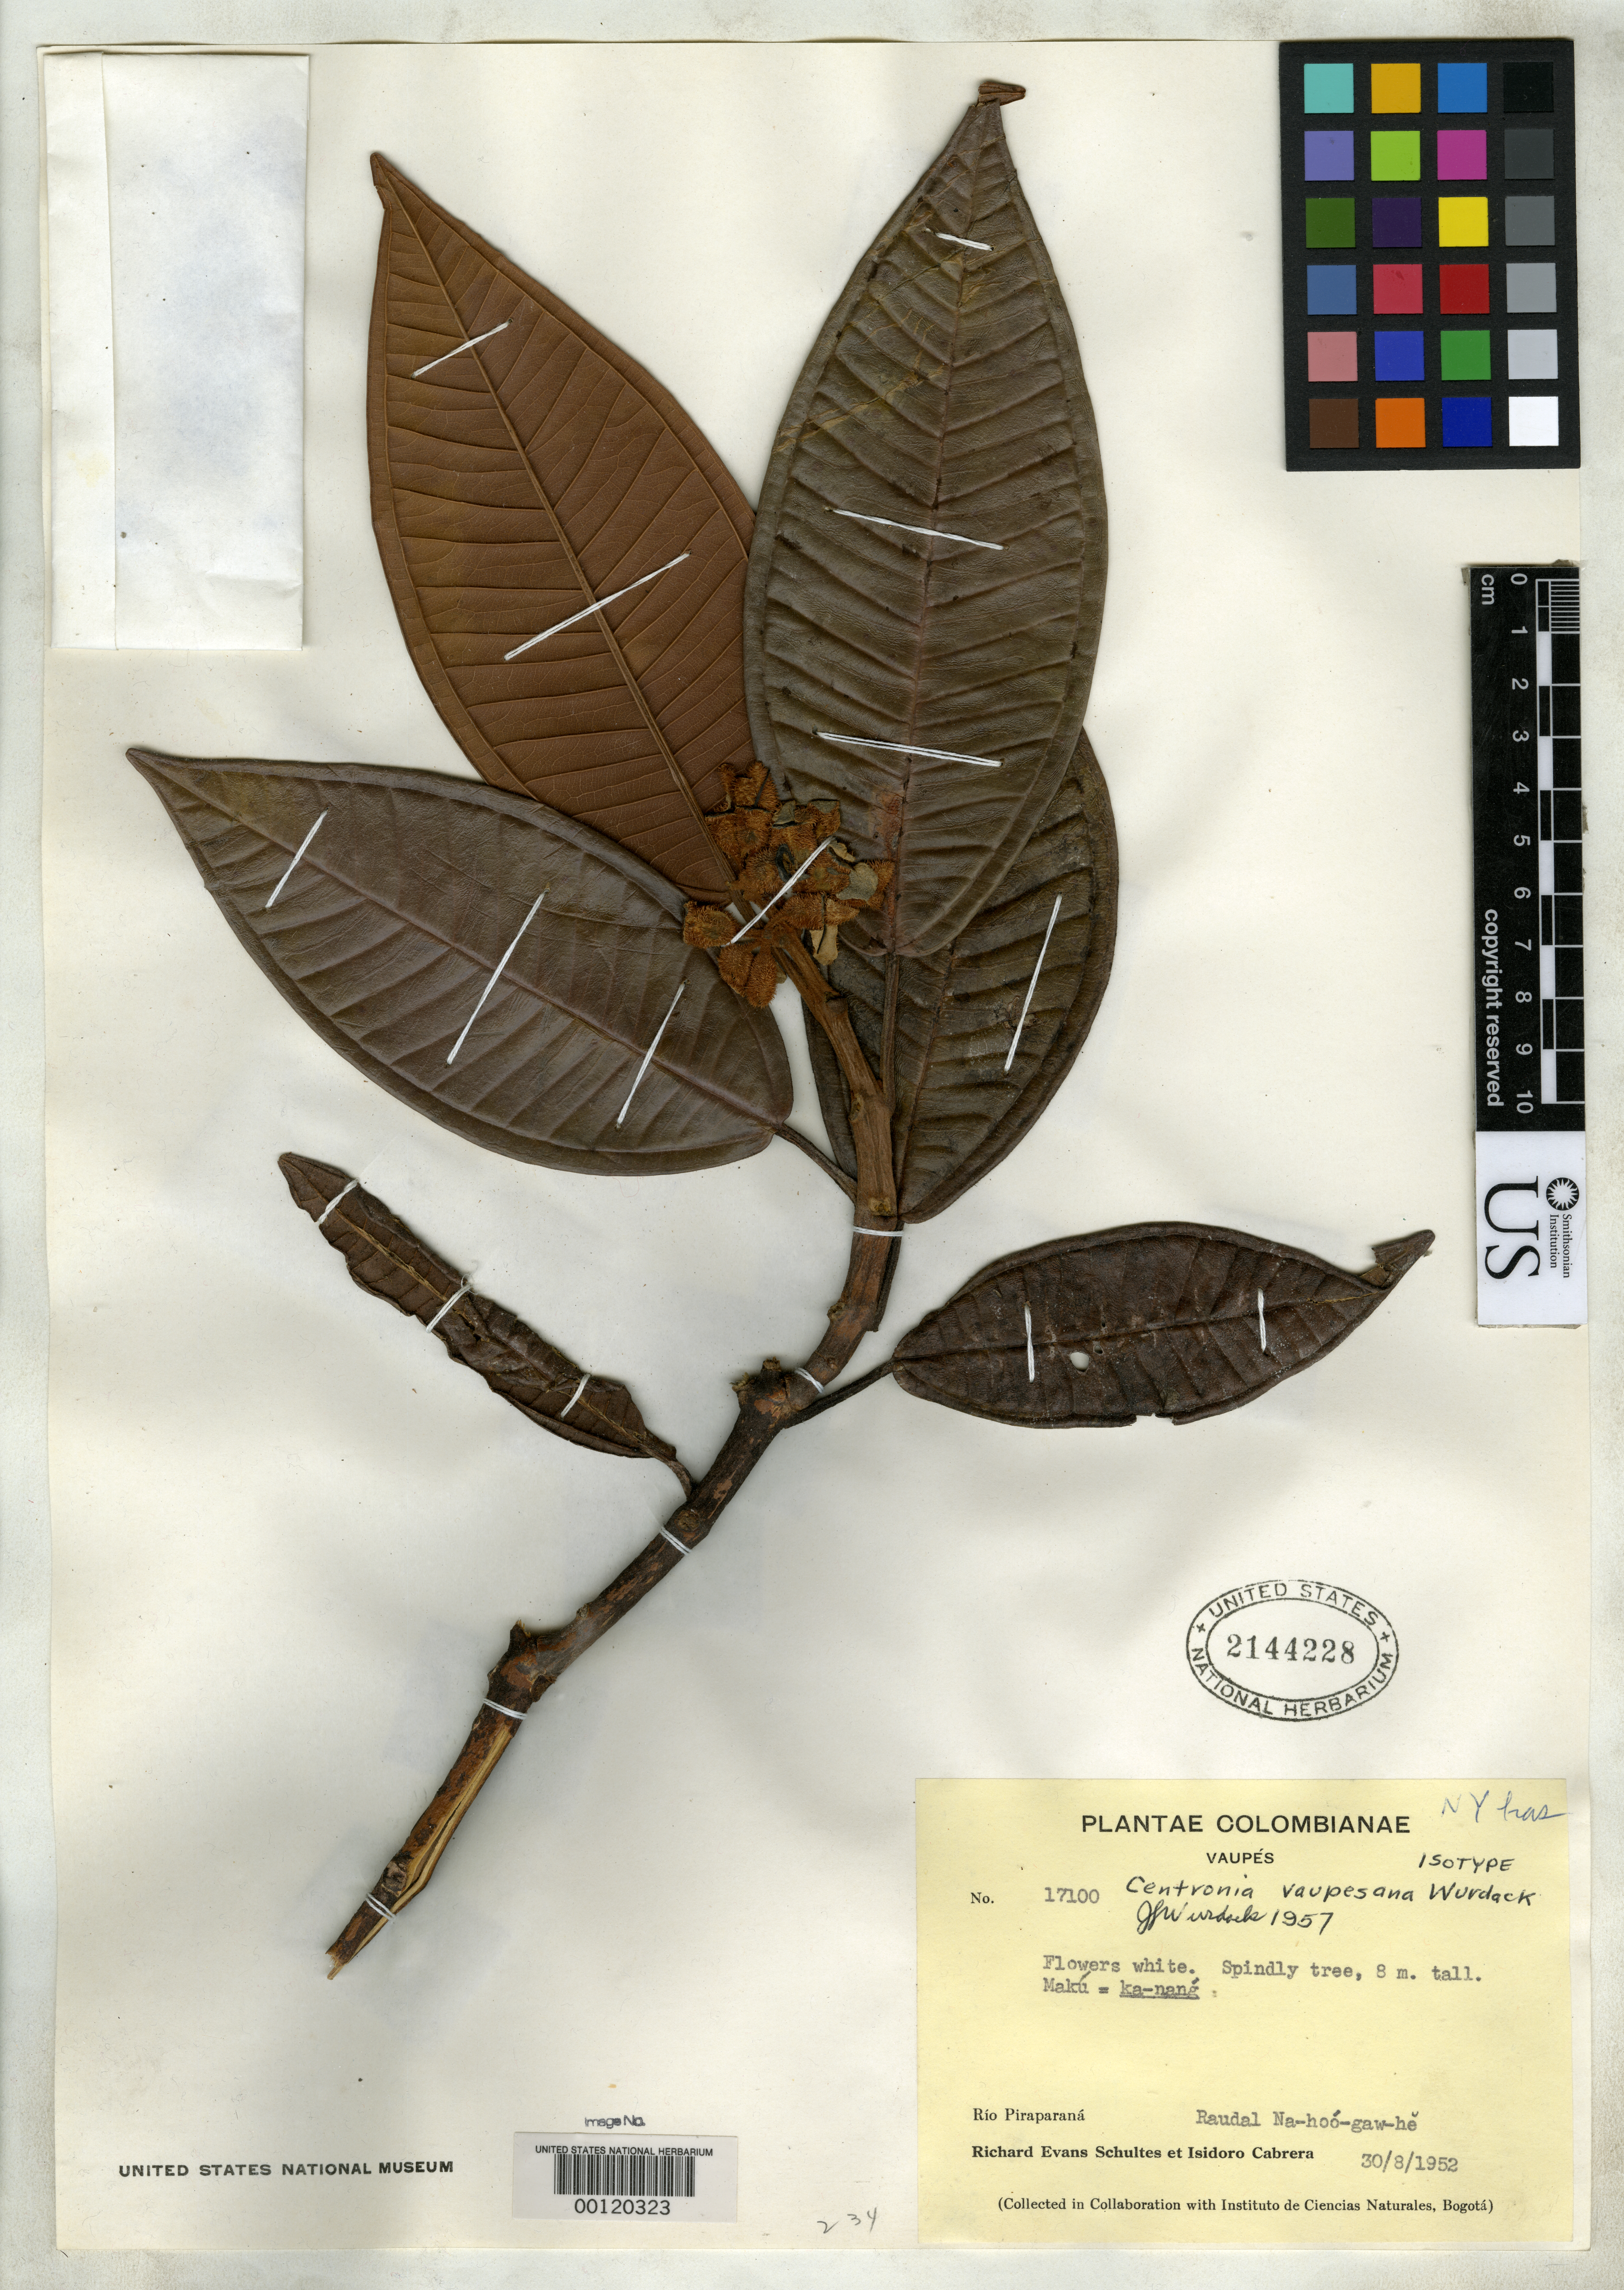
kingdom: Plantae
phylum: Tracheophyta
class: Magnoliopsida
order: Myrtales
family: Melastomataceae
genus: Centronia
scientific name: Centronia vaupesana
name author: Wurdack in R.E. Schult.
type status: Isotype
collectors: R. E. Schultes & I. Cabrera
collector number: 17100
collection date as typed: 30 Aug 1952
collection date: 1952-08-30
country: Colombia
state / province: Vaupés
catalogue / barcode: US 2144228